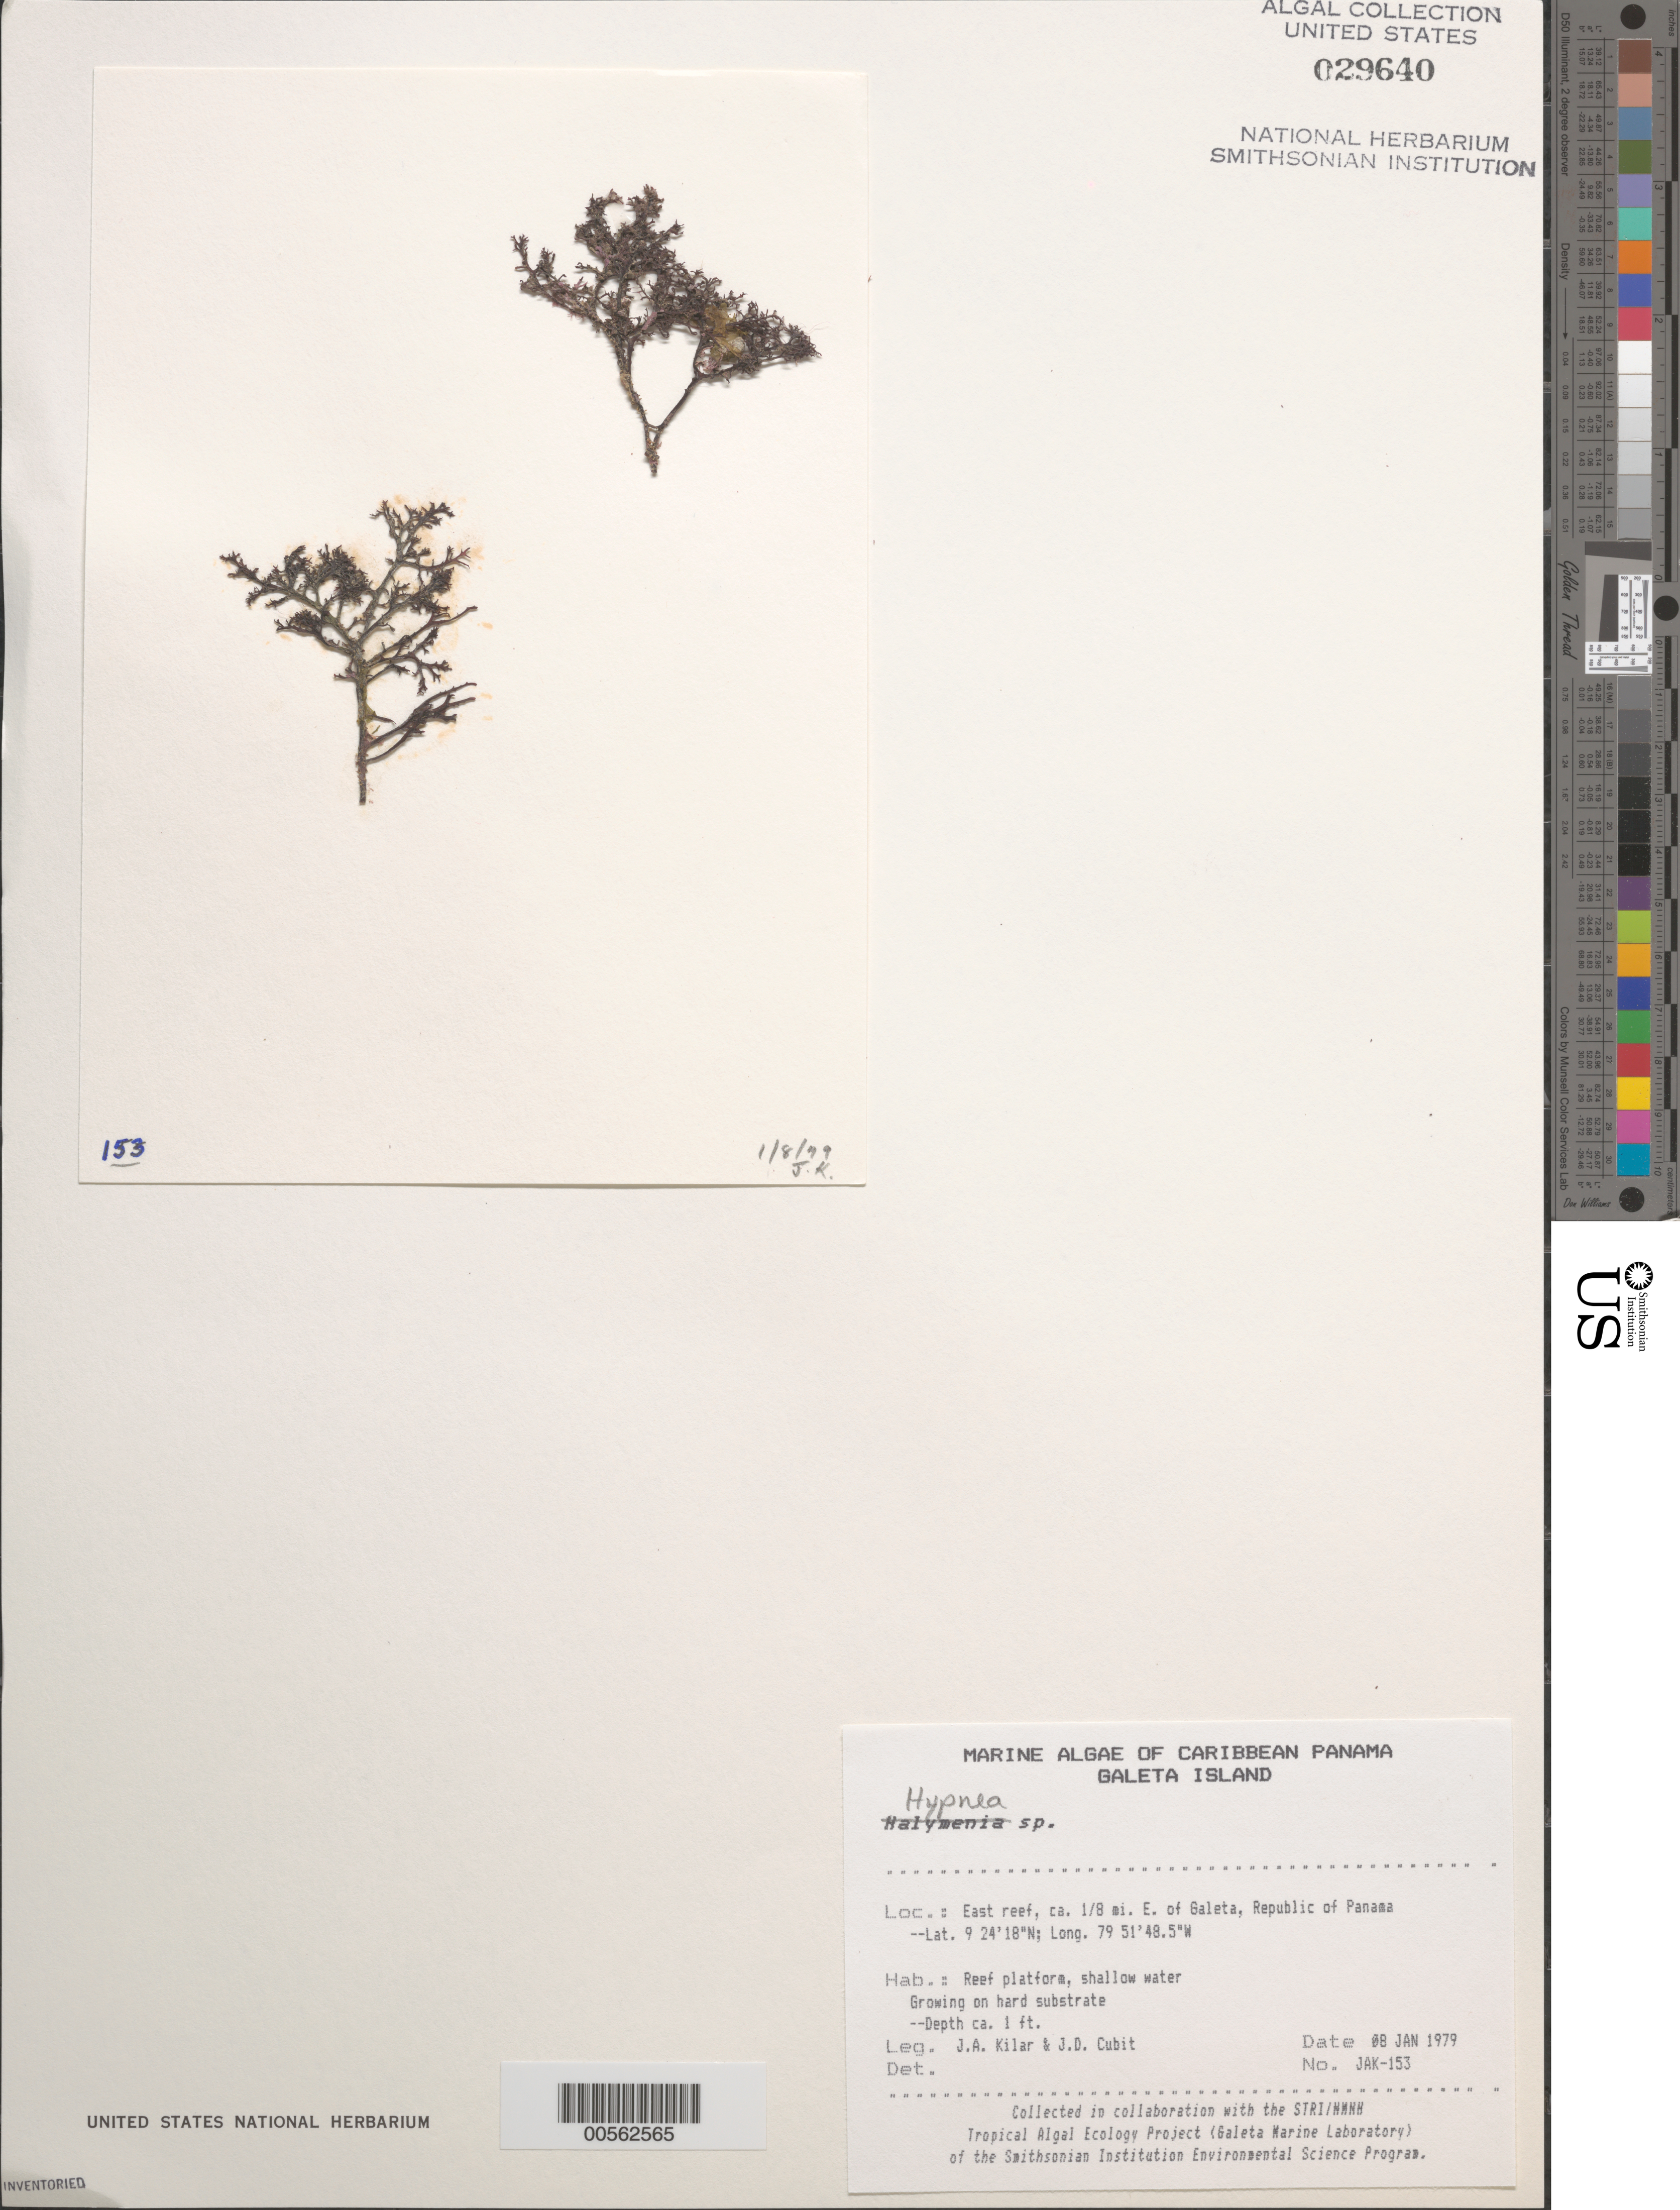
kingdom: Plantae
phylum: Rhodophyta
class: Florideophyceae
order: Gigartinales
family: Cystocloniaceae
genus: Hypnea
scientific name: Hypnea sp.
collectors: J. A. Kilar & J. Cubit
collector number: JAK-153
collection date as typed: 08 Jan 1979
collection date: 1979-01-08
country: Panama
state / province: Colón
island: Galeta Island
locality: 1/8th mile east of Galeta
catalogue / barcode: US 29640